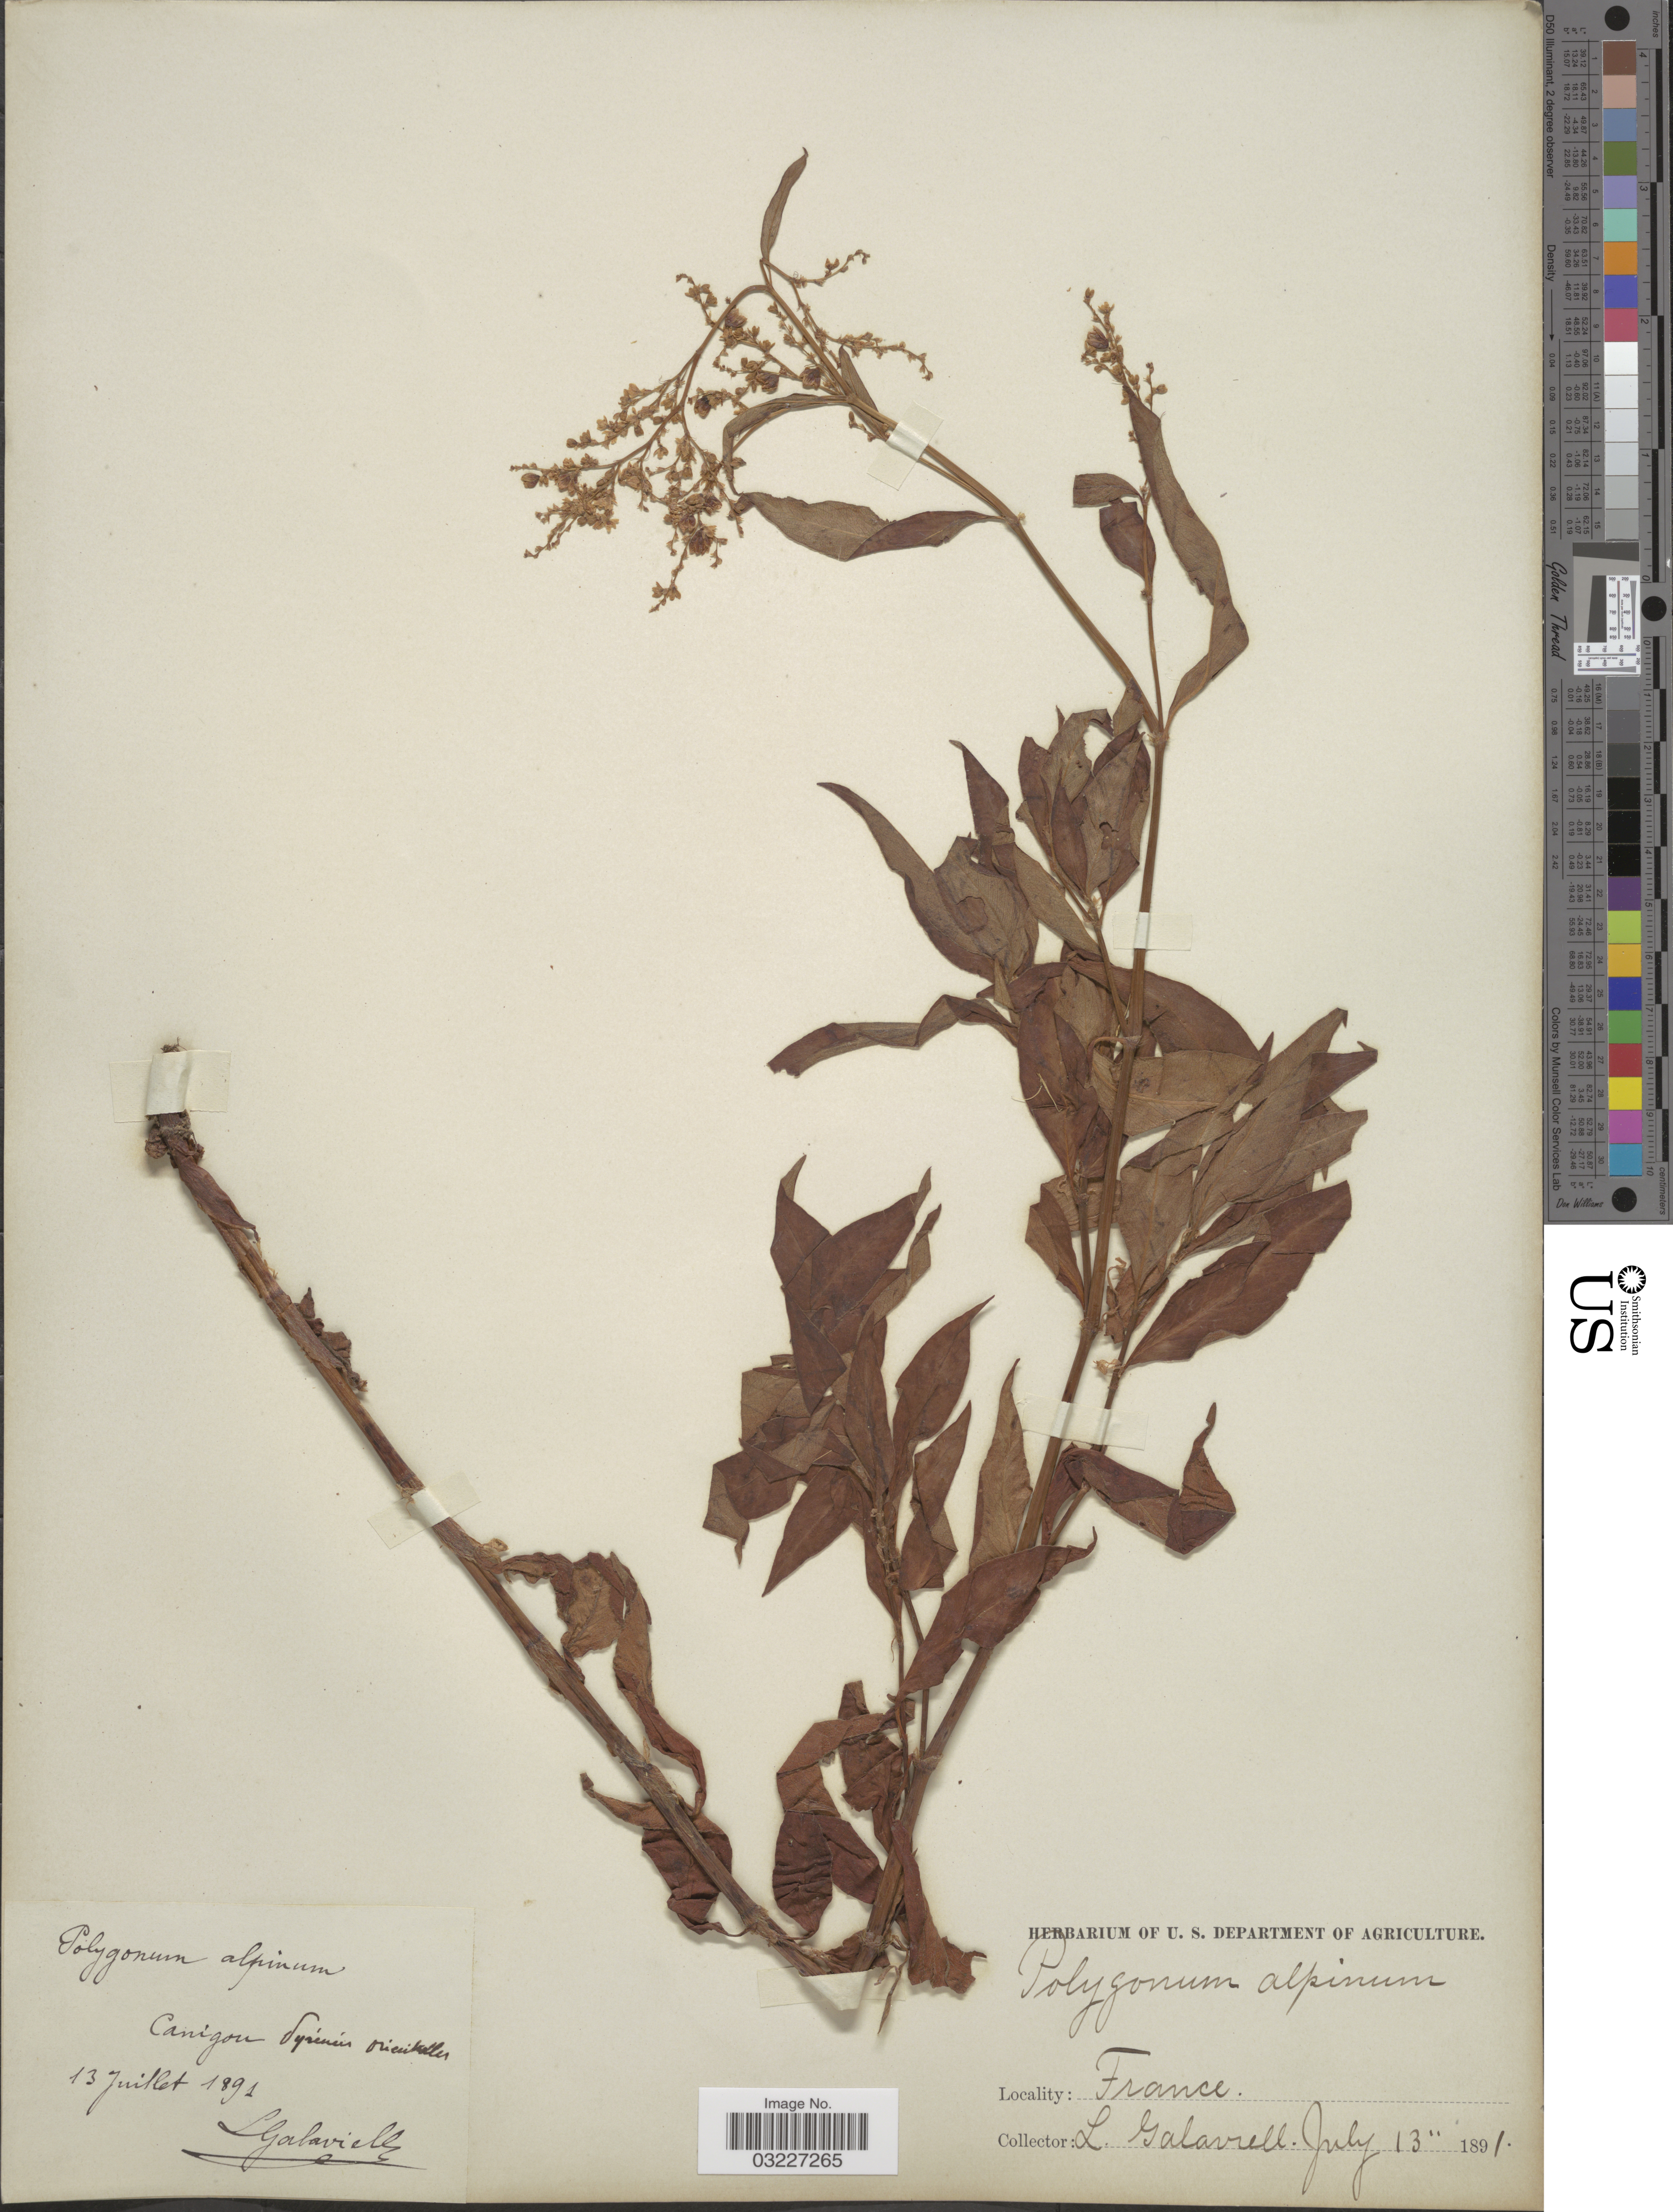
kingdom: Plantae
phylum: Tracheophyta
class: Magnoliopsida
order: Caryophyllales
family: Polygonaceae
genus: Koenigia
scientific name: Koenigia alpina var. alpina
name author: (All.) T.M. Schust. & Reveal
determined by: Strong, Mark T., (BOT), Smithsonian Institution - National Museum of Natural History (UNITED STATES)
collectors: L. Galaviell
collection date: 1891-07-13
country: France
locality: Canigou Pyrénées orientales.